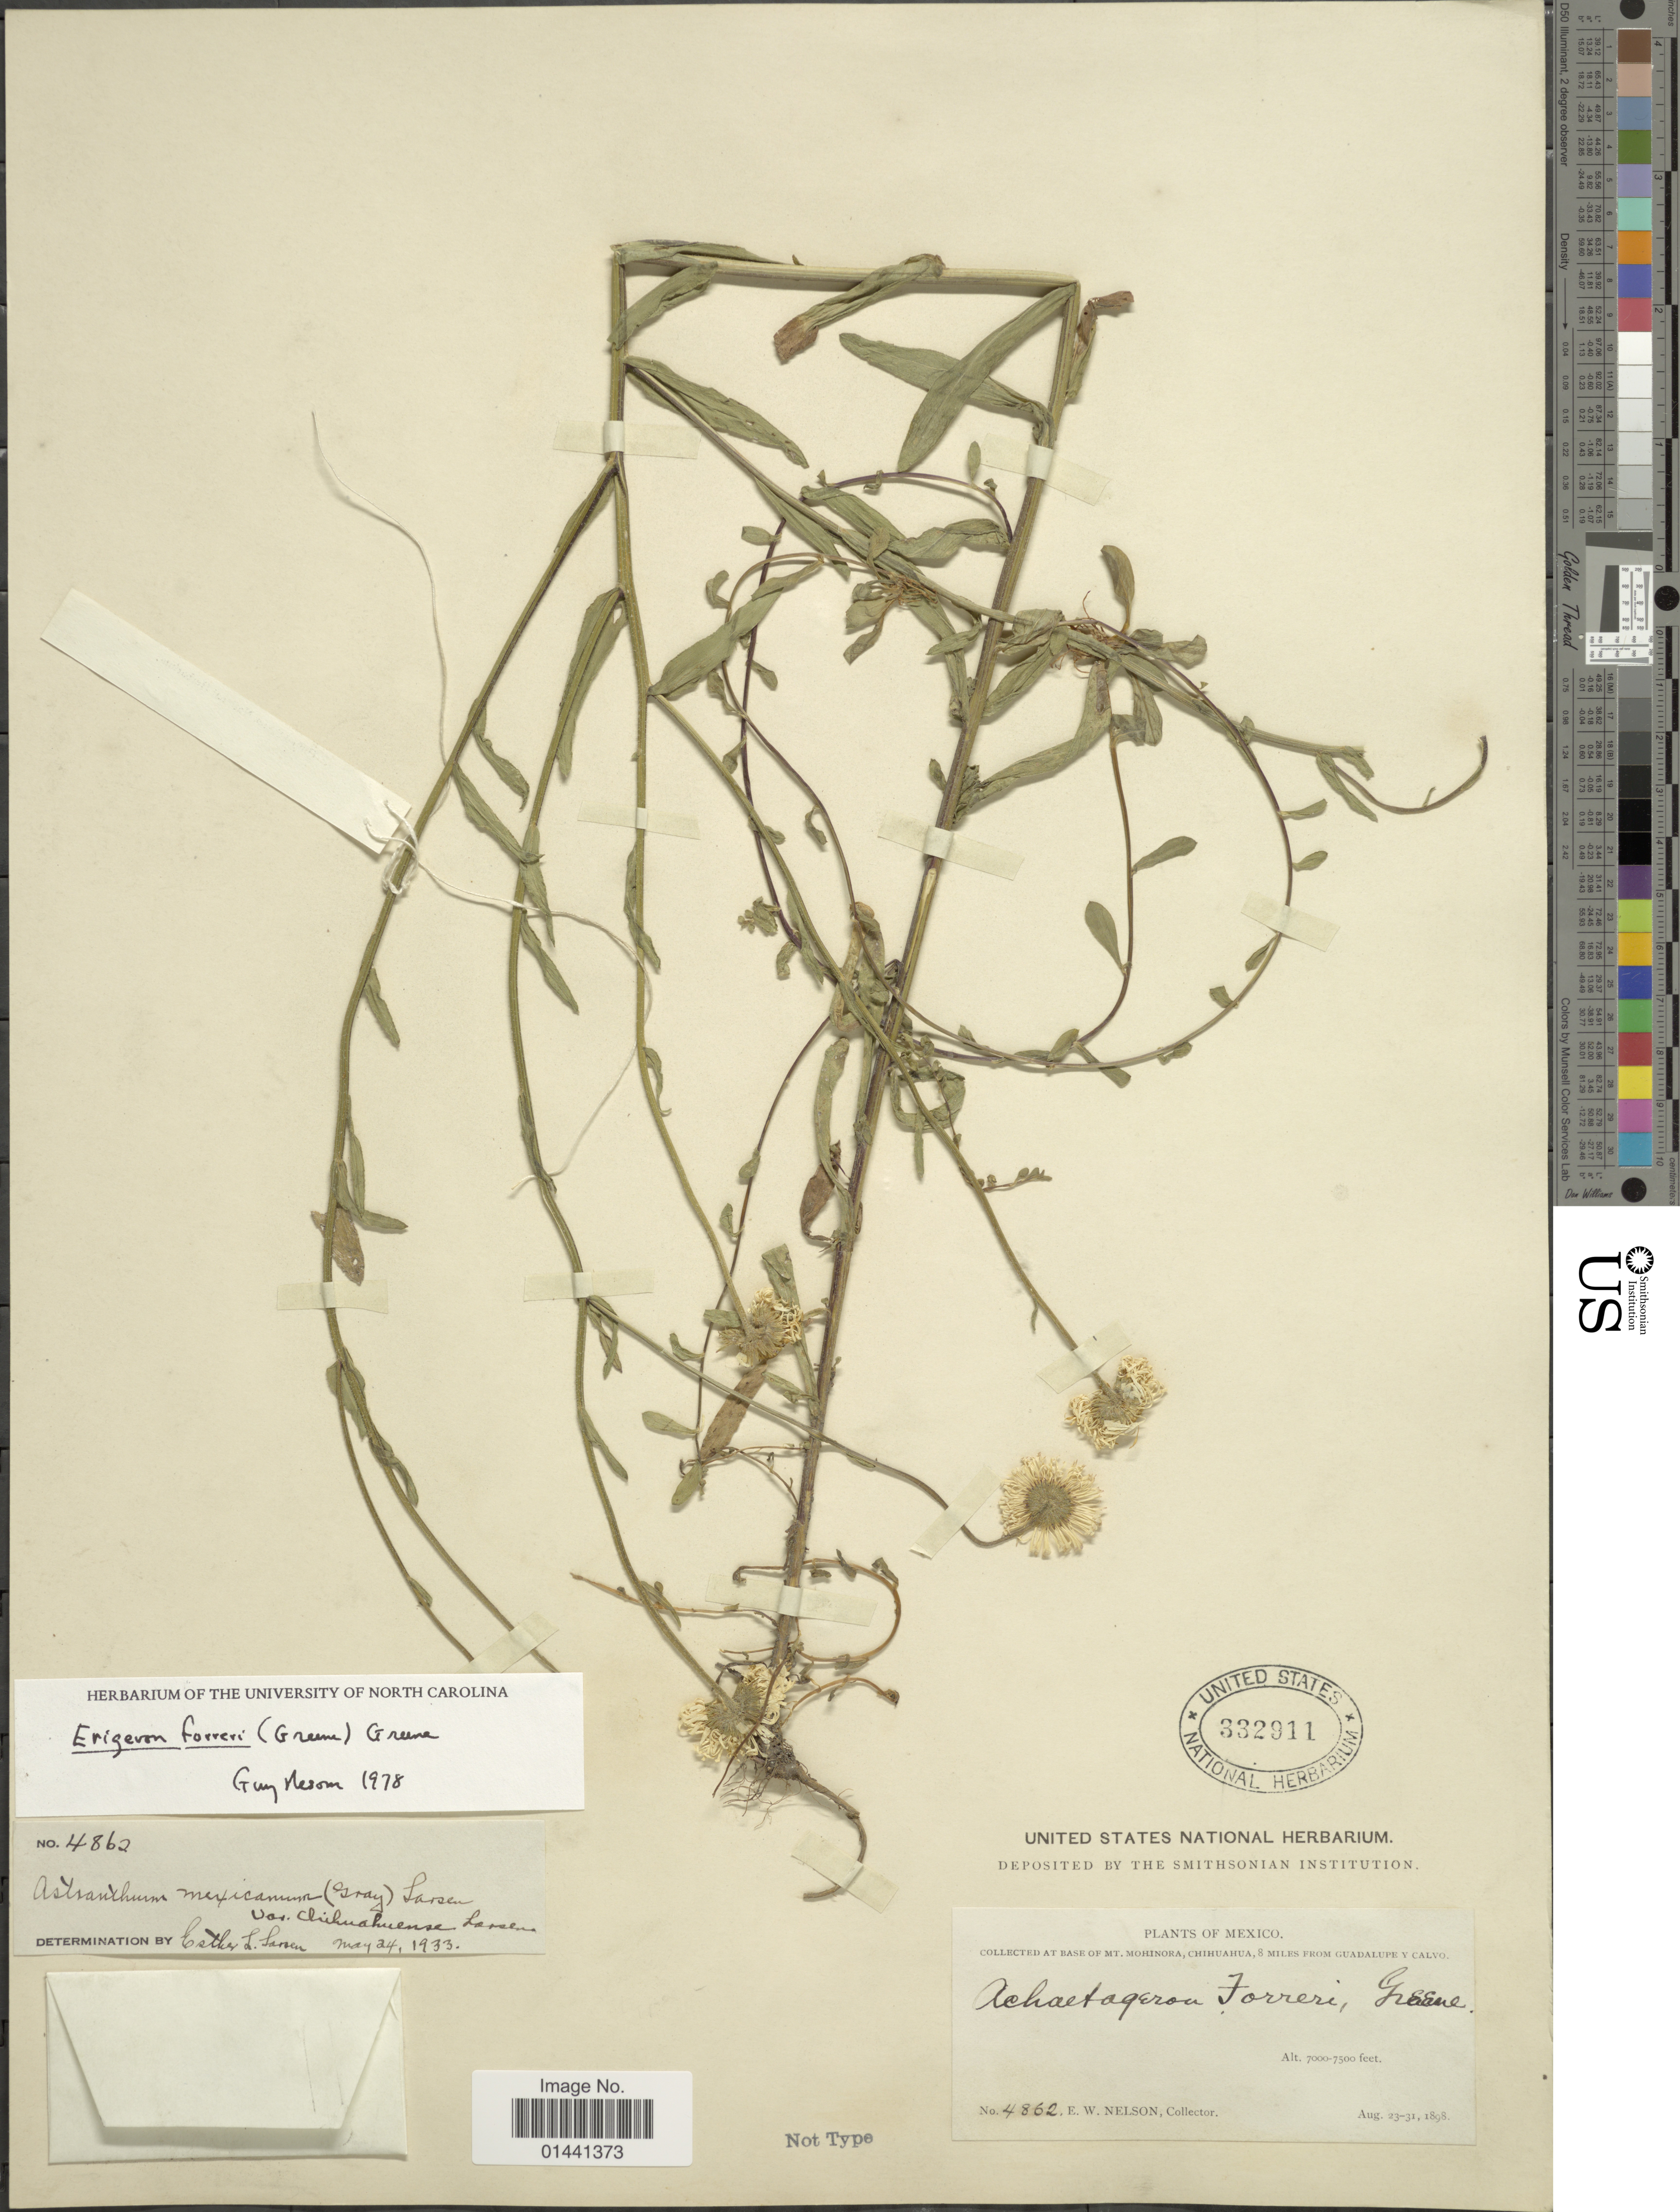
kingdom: Plantae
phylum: Tracheophyta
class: Magnoliopsida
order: Asterales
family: Asteraceae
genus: Erigeron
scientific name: Erigeron forreri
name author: (Greene) Greene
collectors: E. W. Nelson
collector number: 4862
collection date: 1898-08-23/1898-08-31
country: Mexico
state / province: Chihuahua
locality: Base of Mt. Mohinora, Chihuahua, 8 miles from Guadalupe y Calvo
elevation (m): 2134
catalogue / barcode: US 332911